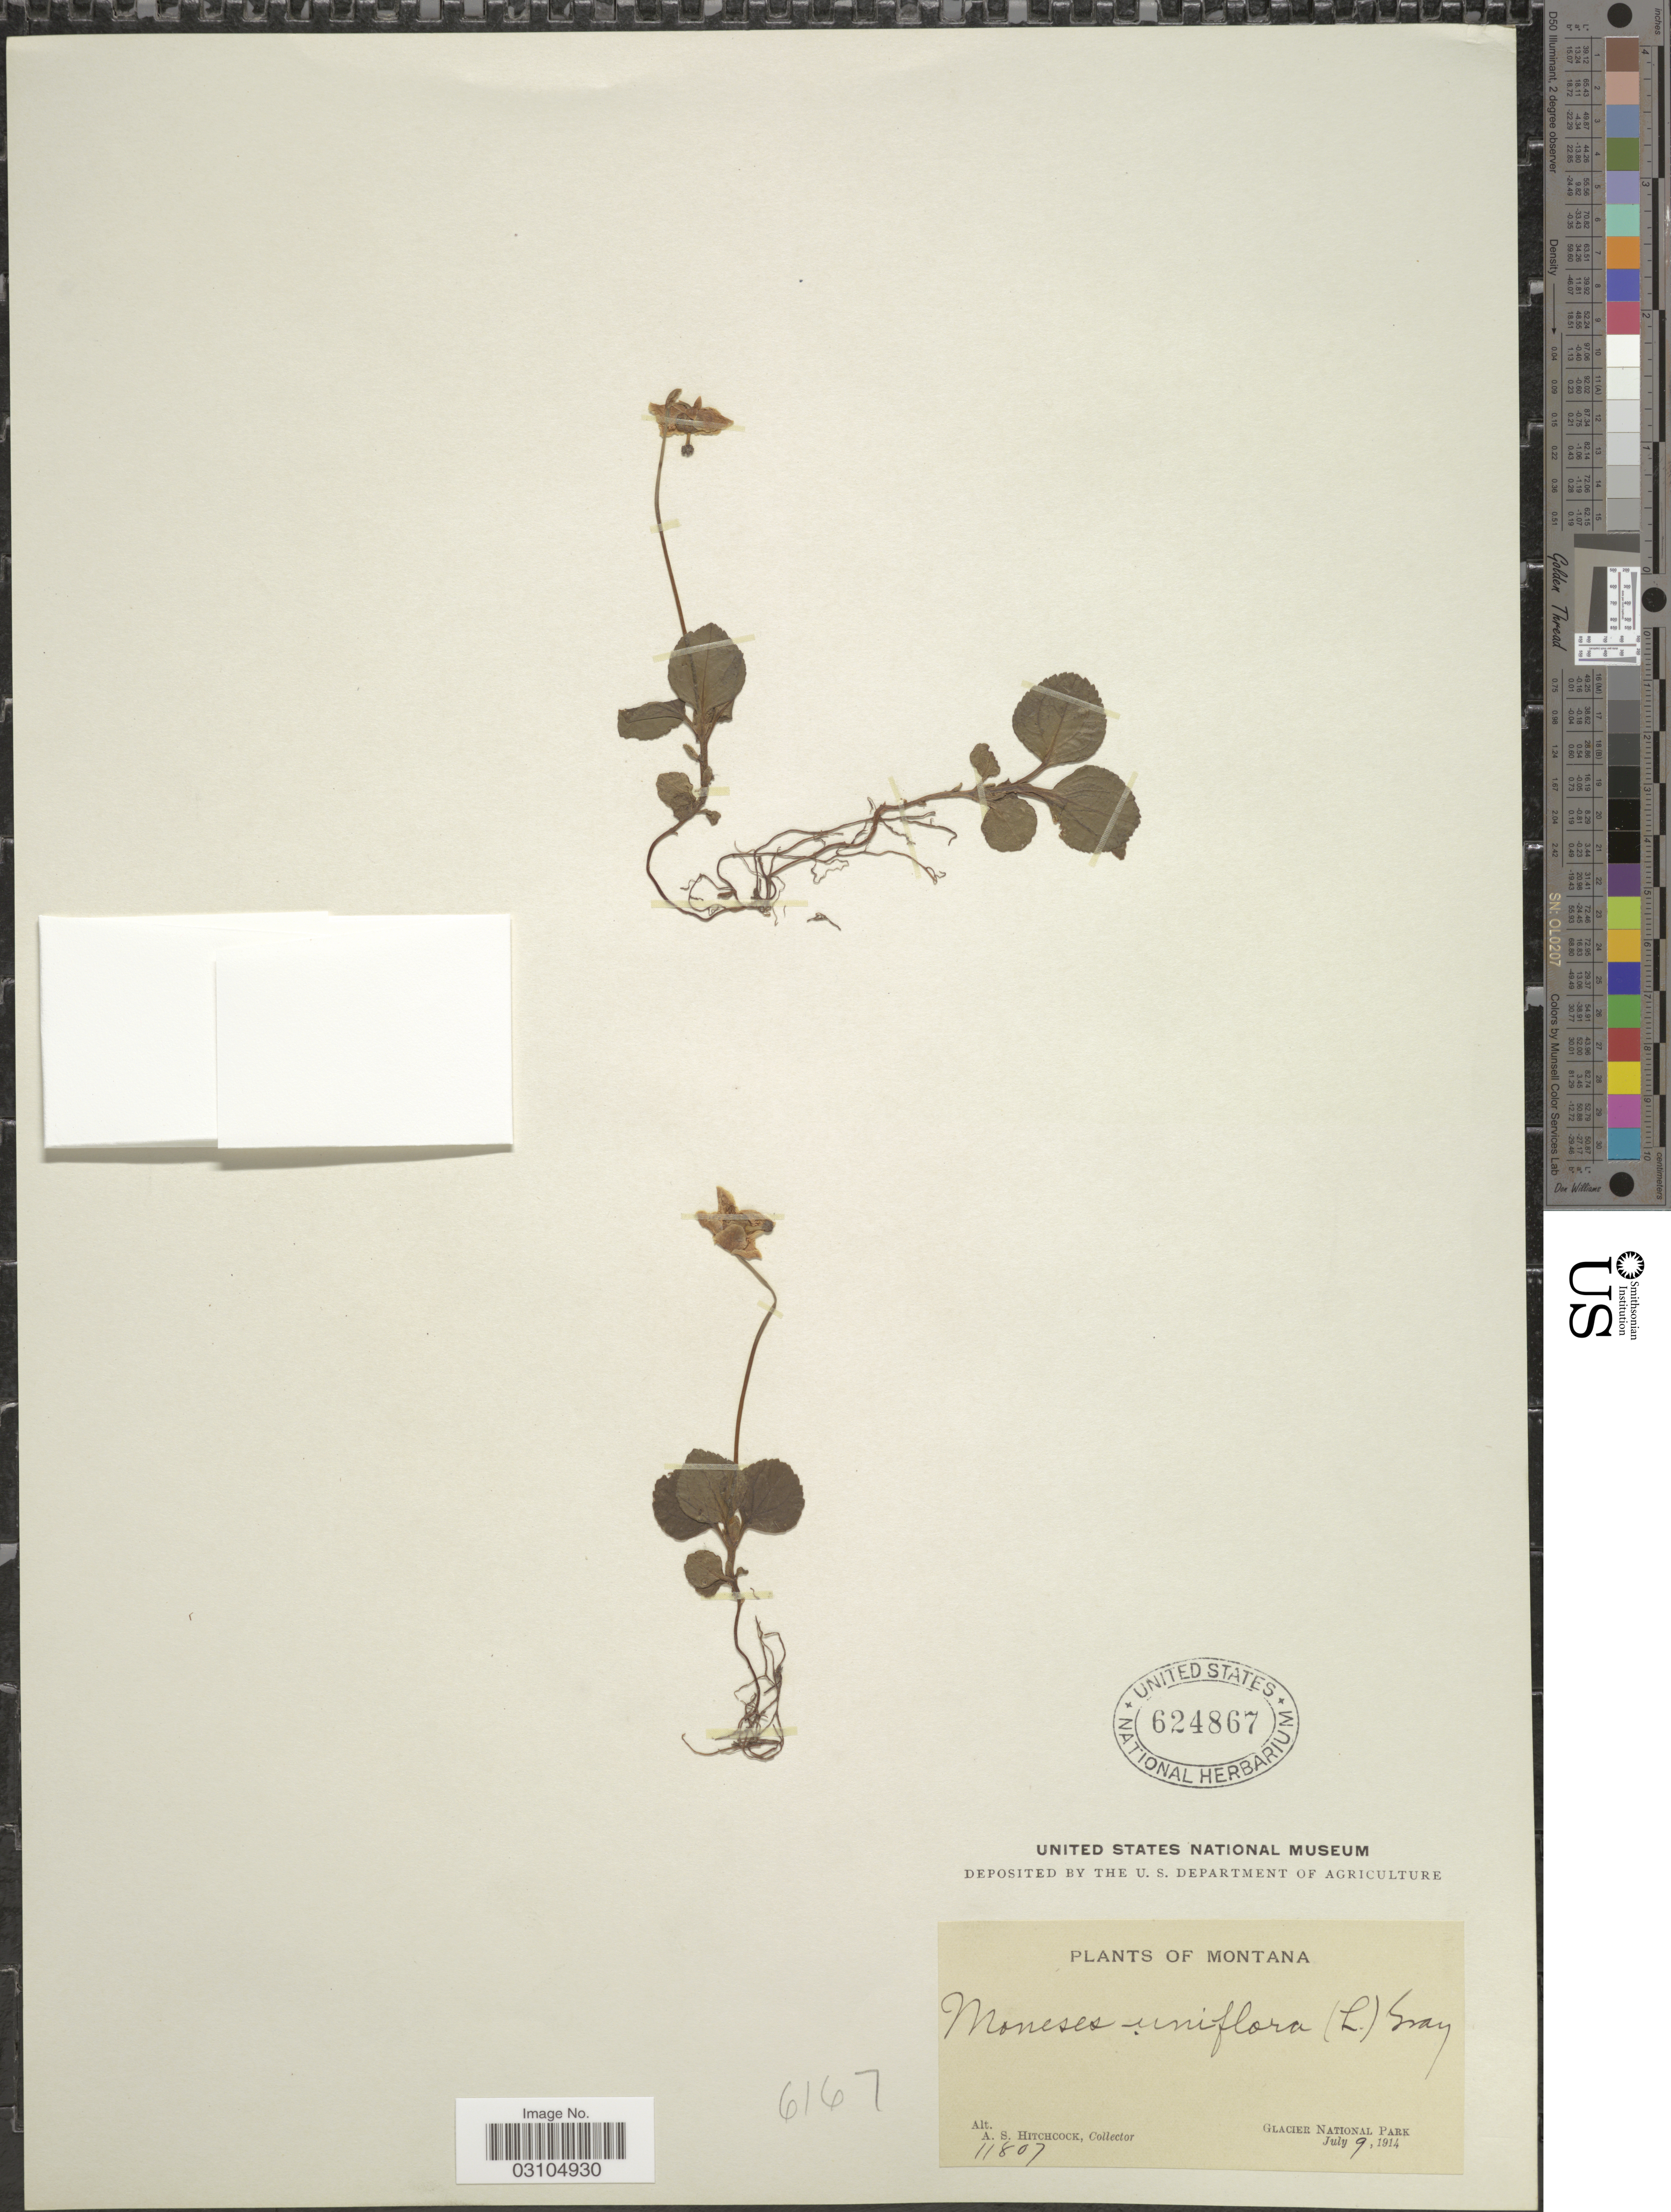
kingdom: Plantae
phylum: Tracheophyta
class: Magnoliopsida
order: Ericales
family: Ericaceae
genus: Moneses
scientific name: Moneses uniflora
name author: (L.) A. Gray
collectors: A. S. Hitchcock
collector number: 11807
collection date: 1914-07-09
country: United States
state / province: Montana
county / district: Flathead / Glacier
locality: Glacier National Park.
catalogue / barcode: US 624867